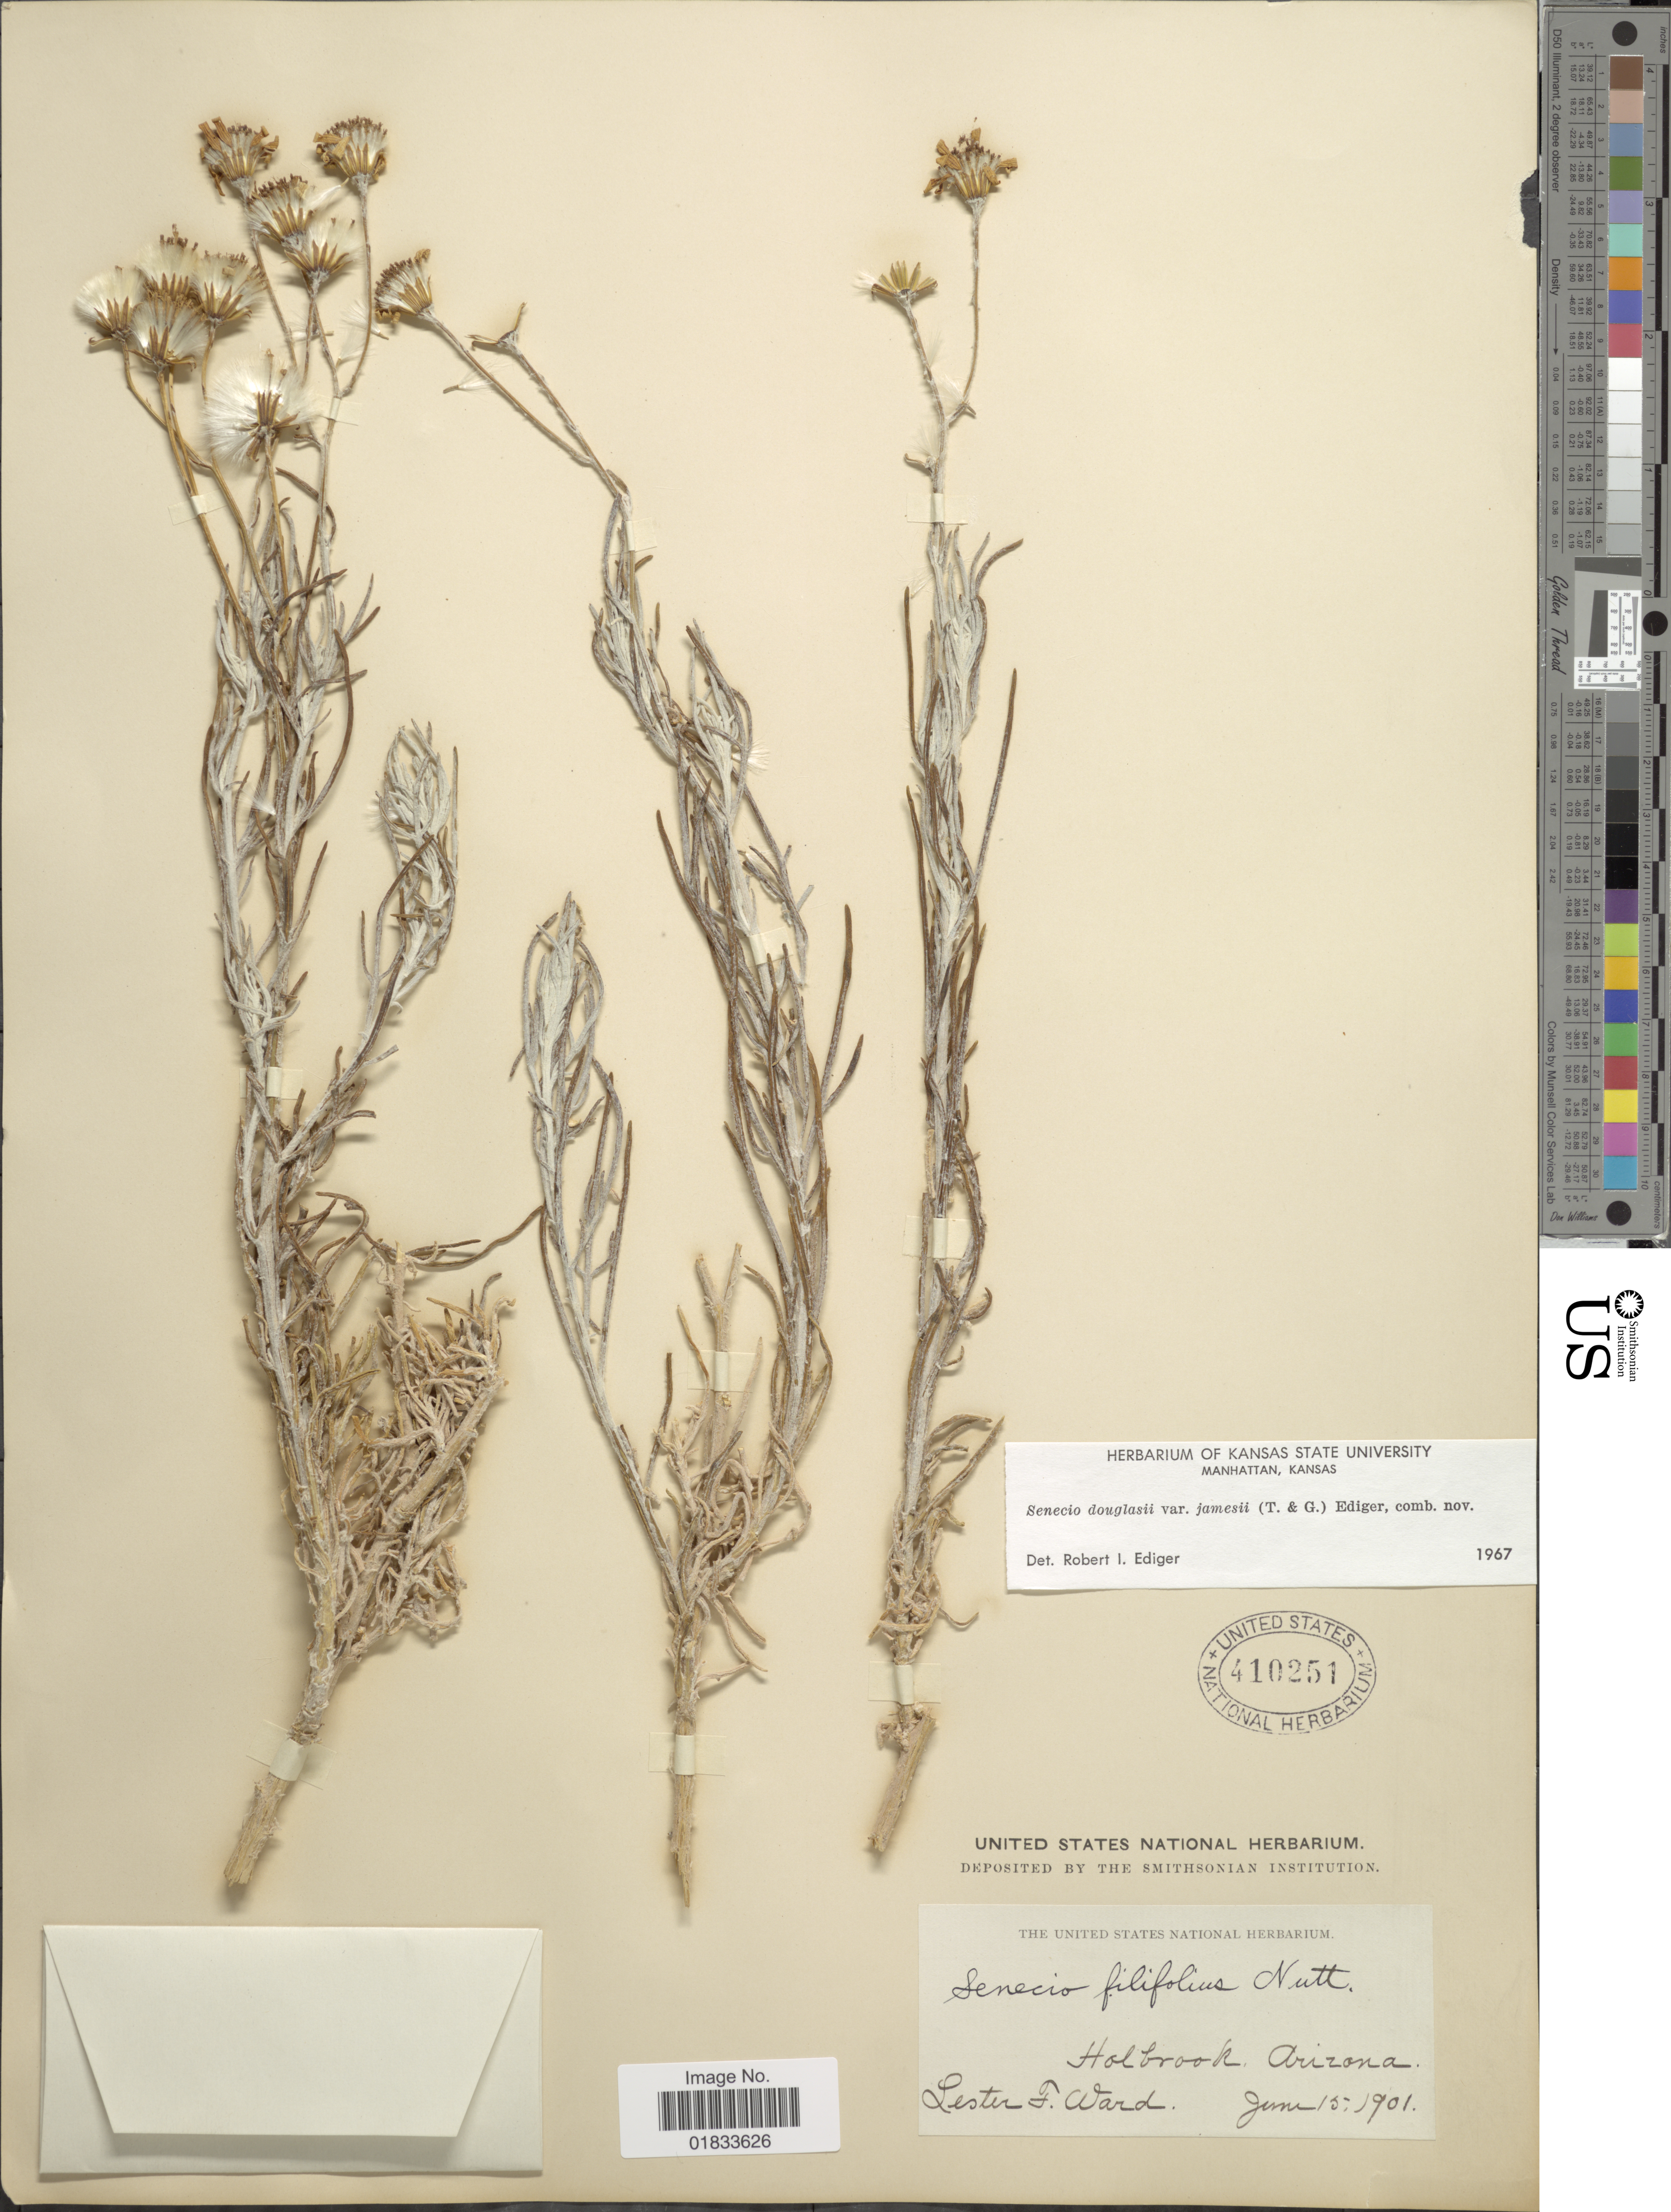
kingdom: Plantae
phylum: Tracheophyta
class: Magnoliopsida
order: Asterales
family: Asteraceae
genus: Senecio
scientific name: Senecio flaccidus var. flaccidus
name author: Less.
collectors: L. F. Ward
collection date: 1901-06-15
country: United States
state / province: Arizona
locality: Holbrook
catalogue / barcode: US 410251